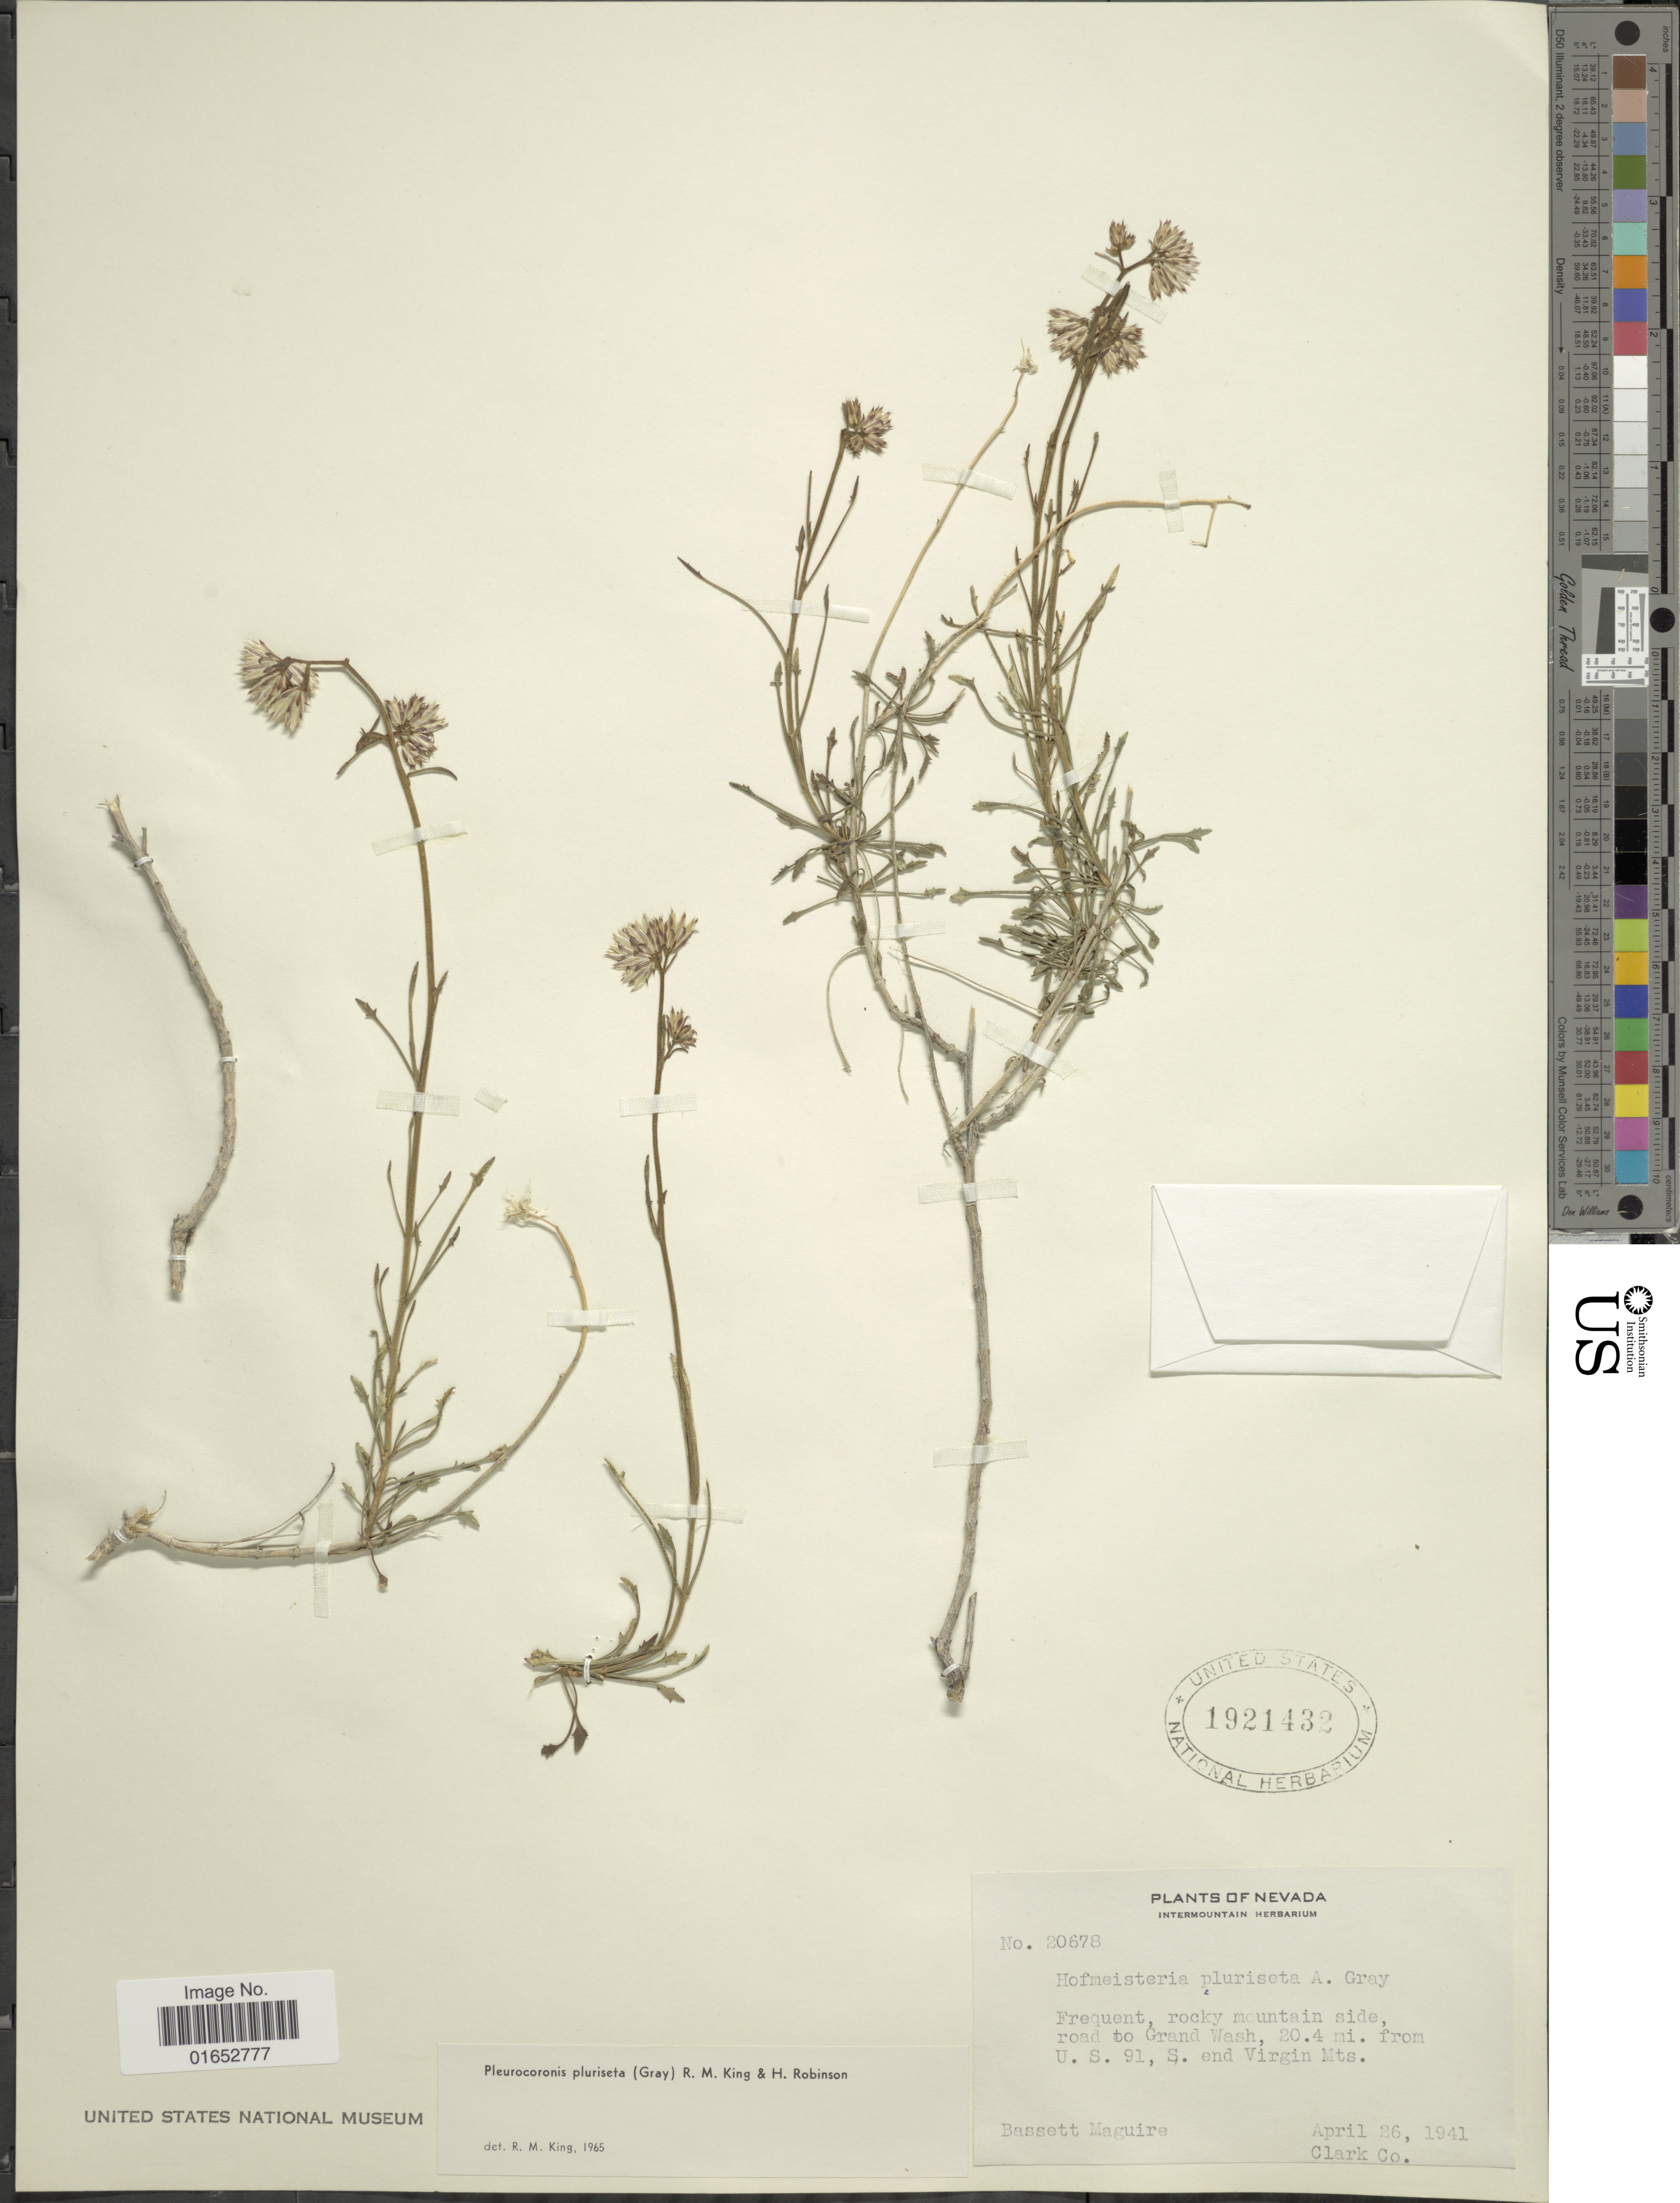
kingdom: Plantae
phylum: Tracheophyta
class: Magnoliopsida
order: Asterales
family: Asteraceae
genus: Pleurocoronis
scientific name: Pleurocoronis pluriseta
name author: (A. Gray) R.M. King & H. Rob.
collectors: B. Maguire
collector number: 20678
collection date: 1941-04-26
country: United States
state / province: Nevada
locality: Frequent, rocky mountain side, road to Grand Wash, 20.4 mi. from U. S. 91, S. end Virgin Mts, Clark Co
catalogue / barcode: US 1921432